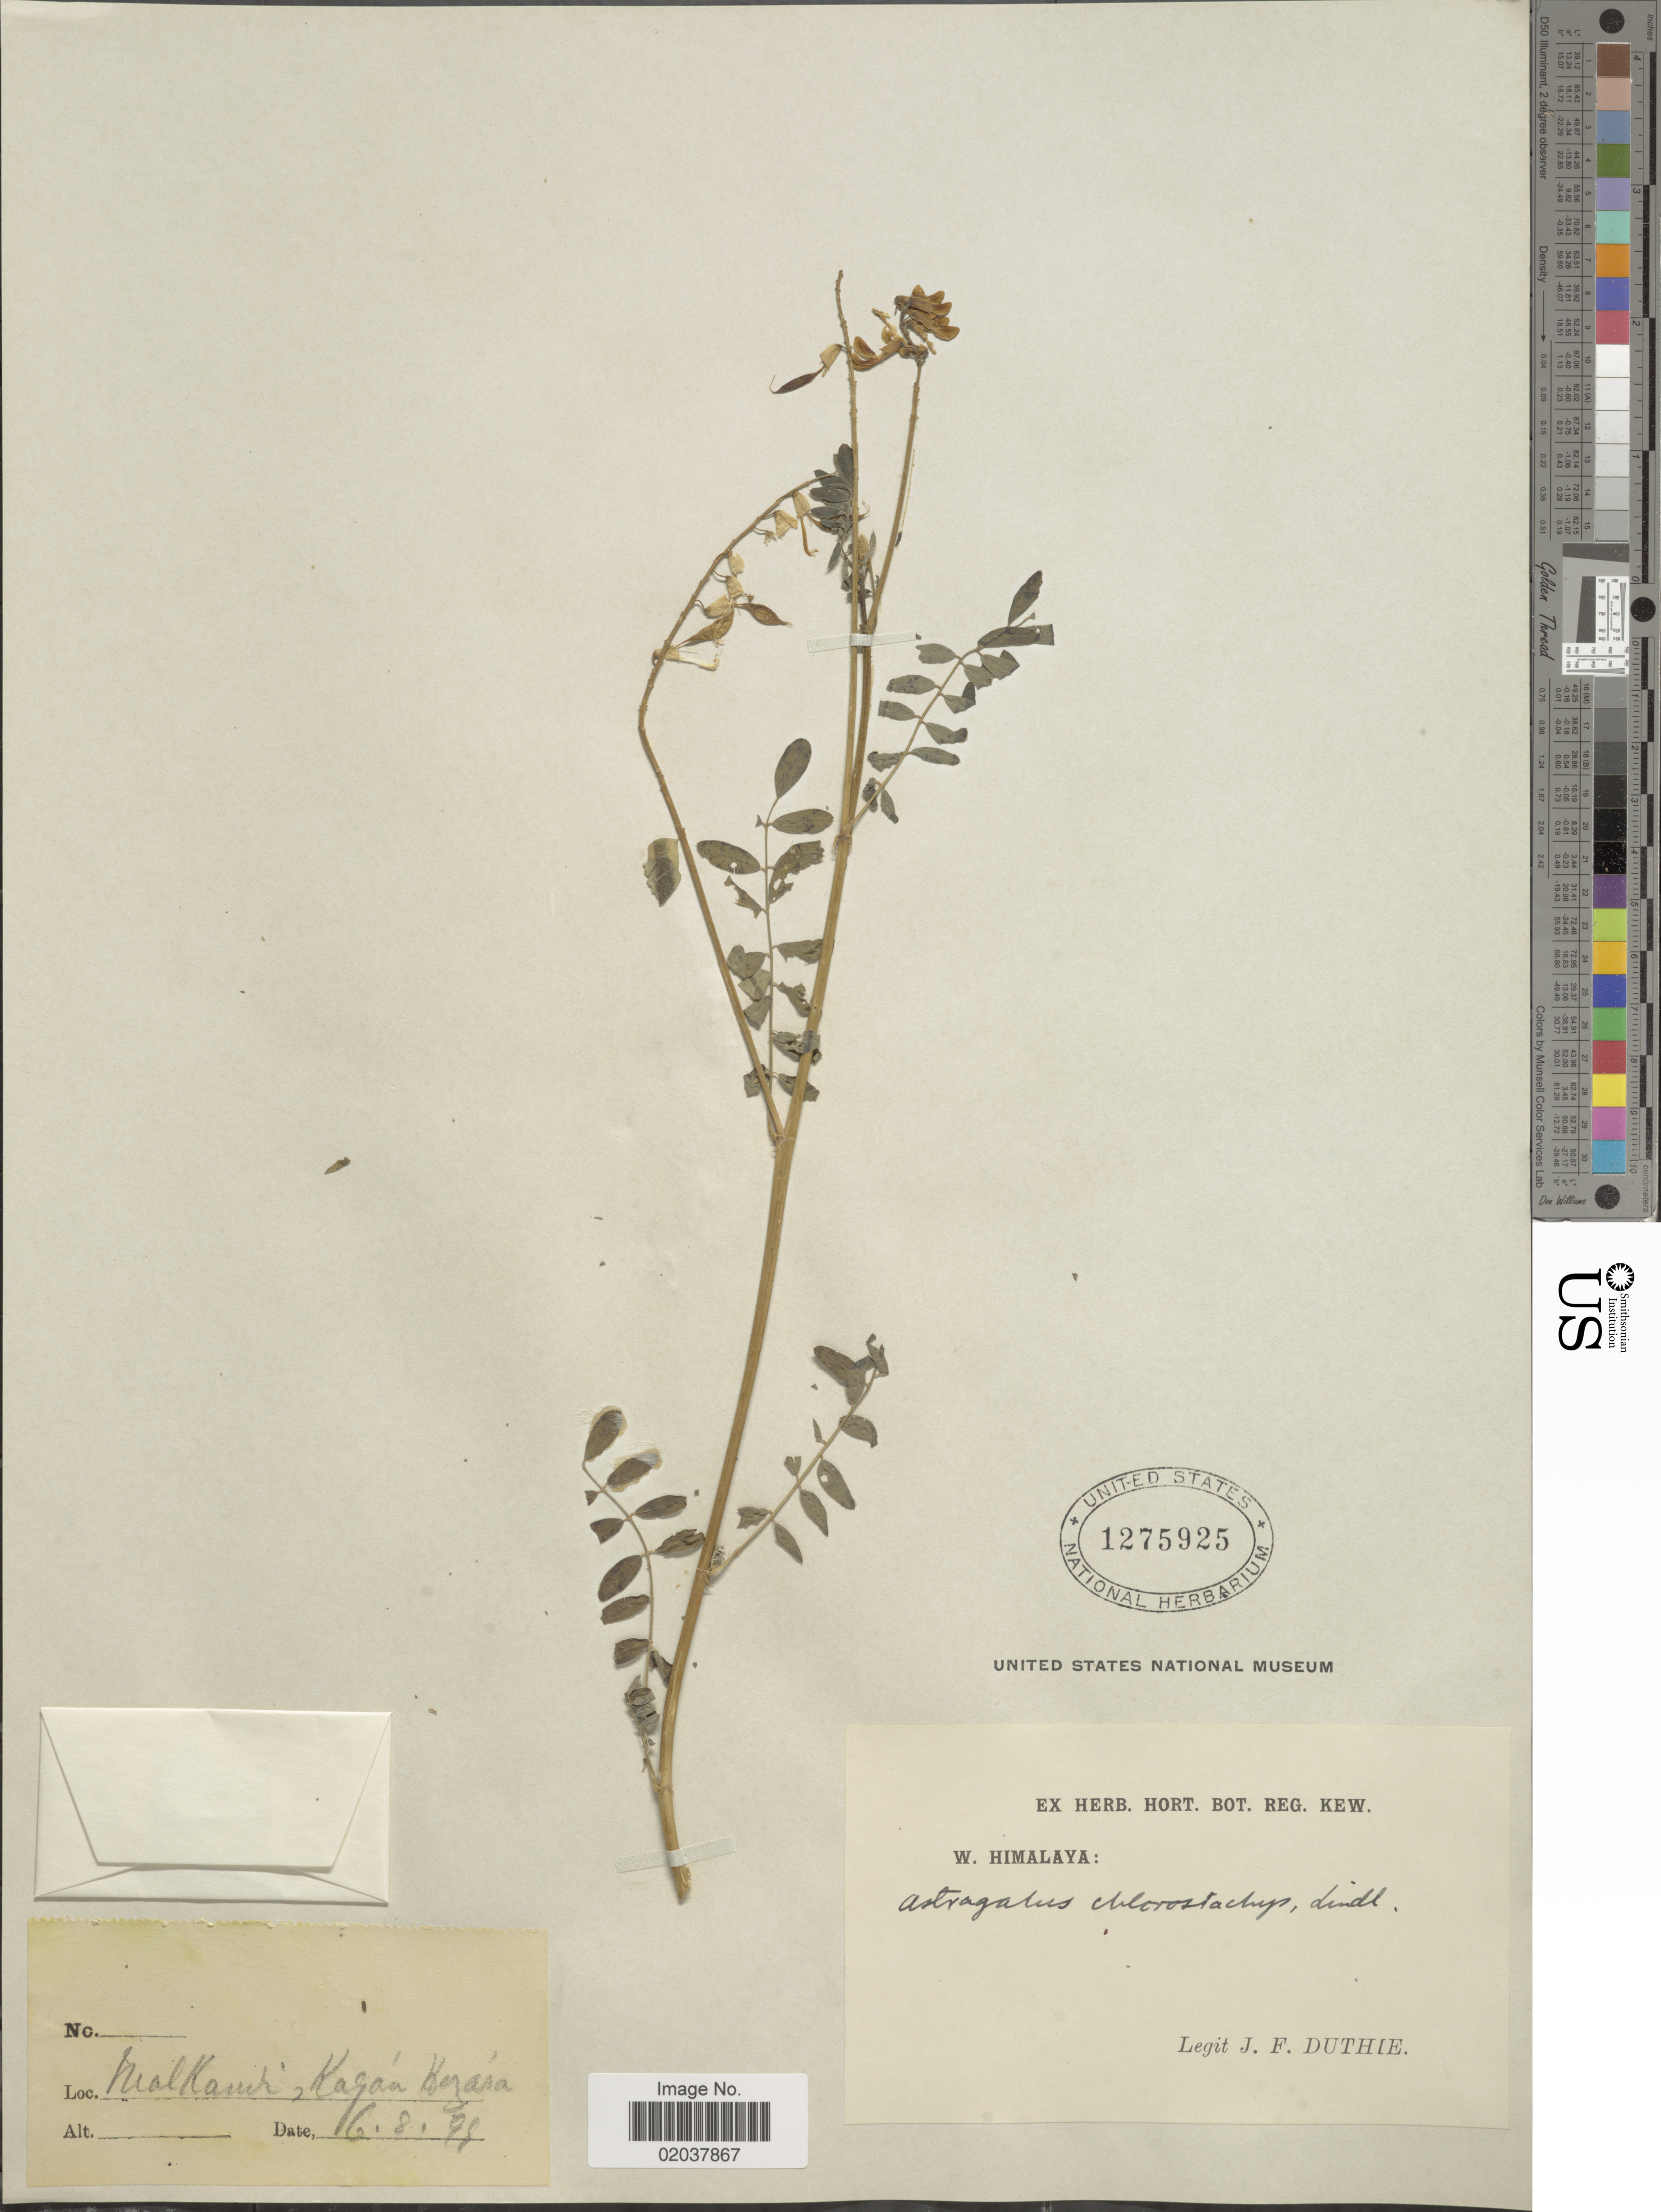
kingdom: Plantae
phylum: Tracheophyta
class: Magnoliopsida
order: Fabales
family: Fabaceae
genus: Astragalus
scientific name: Astragalus chlorostachys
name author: Lindl.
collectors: J. F. Duthie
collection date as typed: Transcribed d/m/y: 16/8/95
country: Pakistan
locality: W. Himalaya, Malkandi, Kagan, Hazara [interpreted]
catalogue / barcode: US 1275925